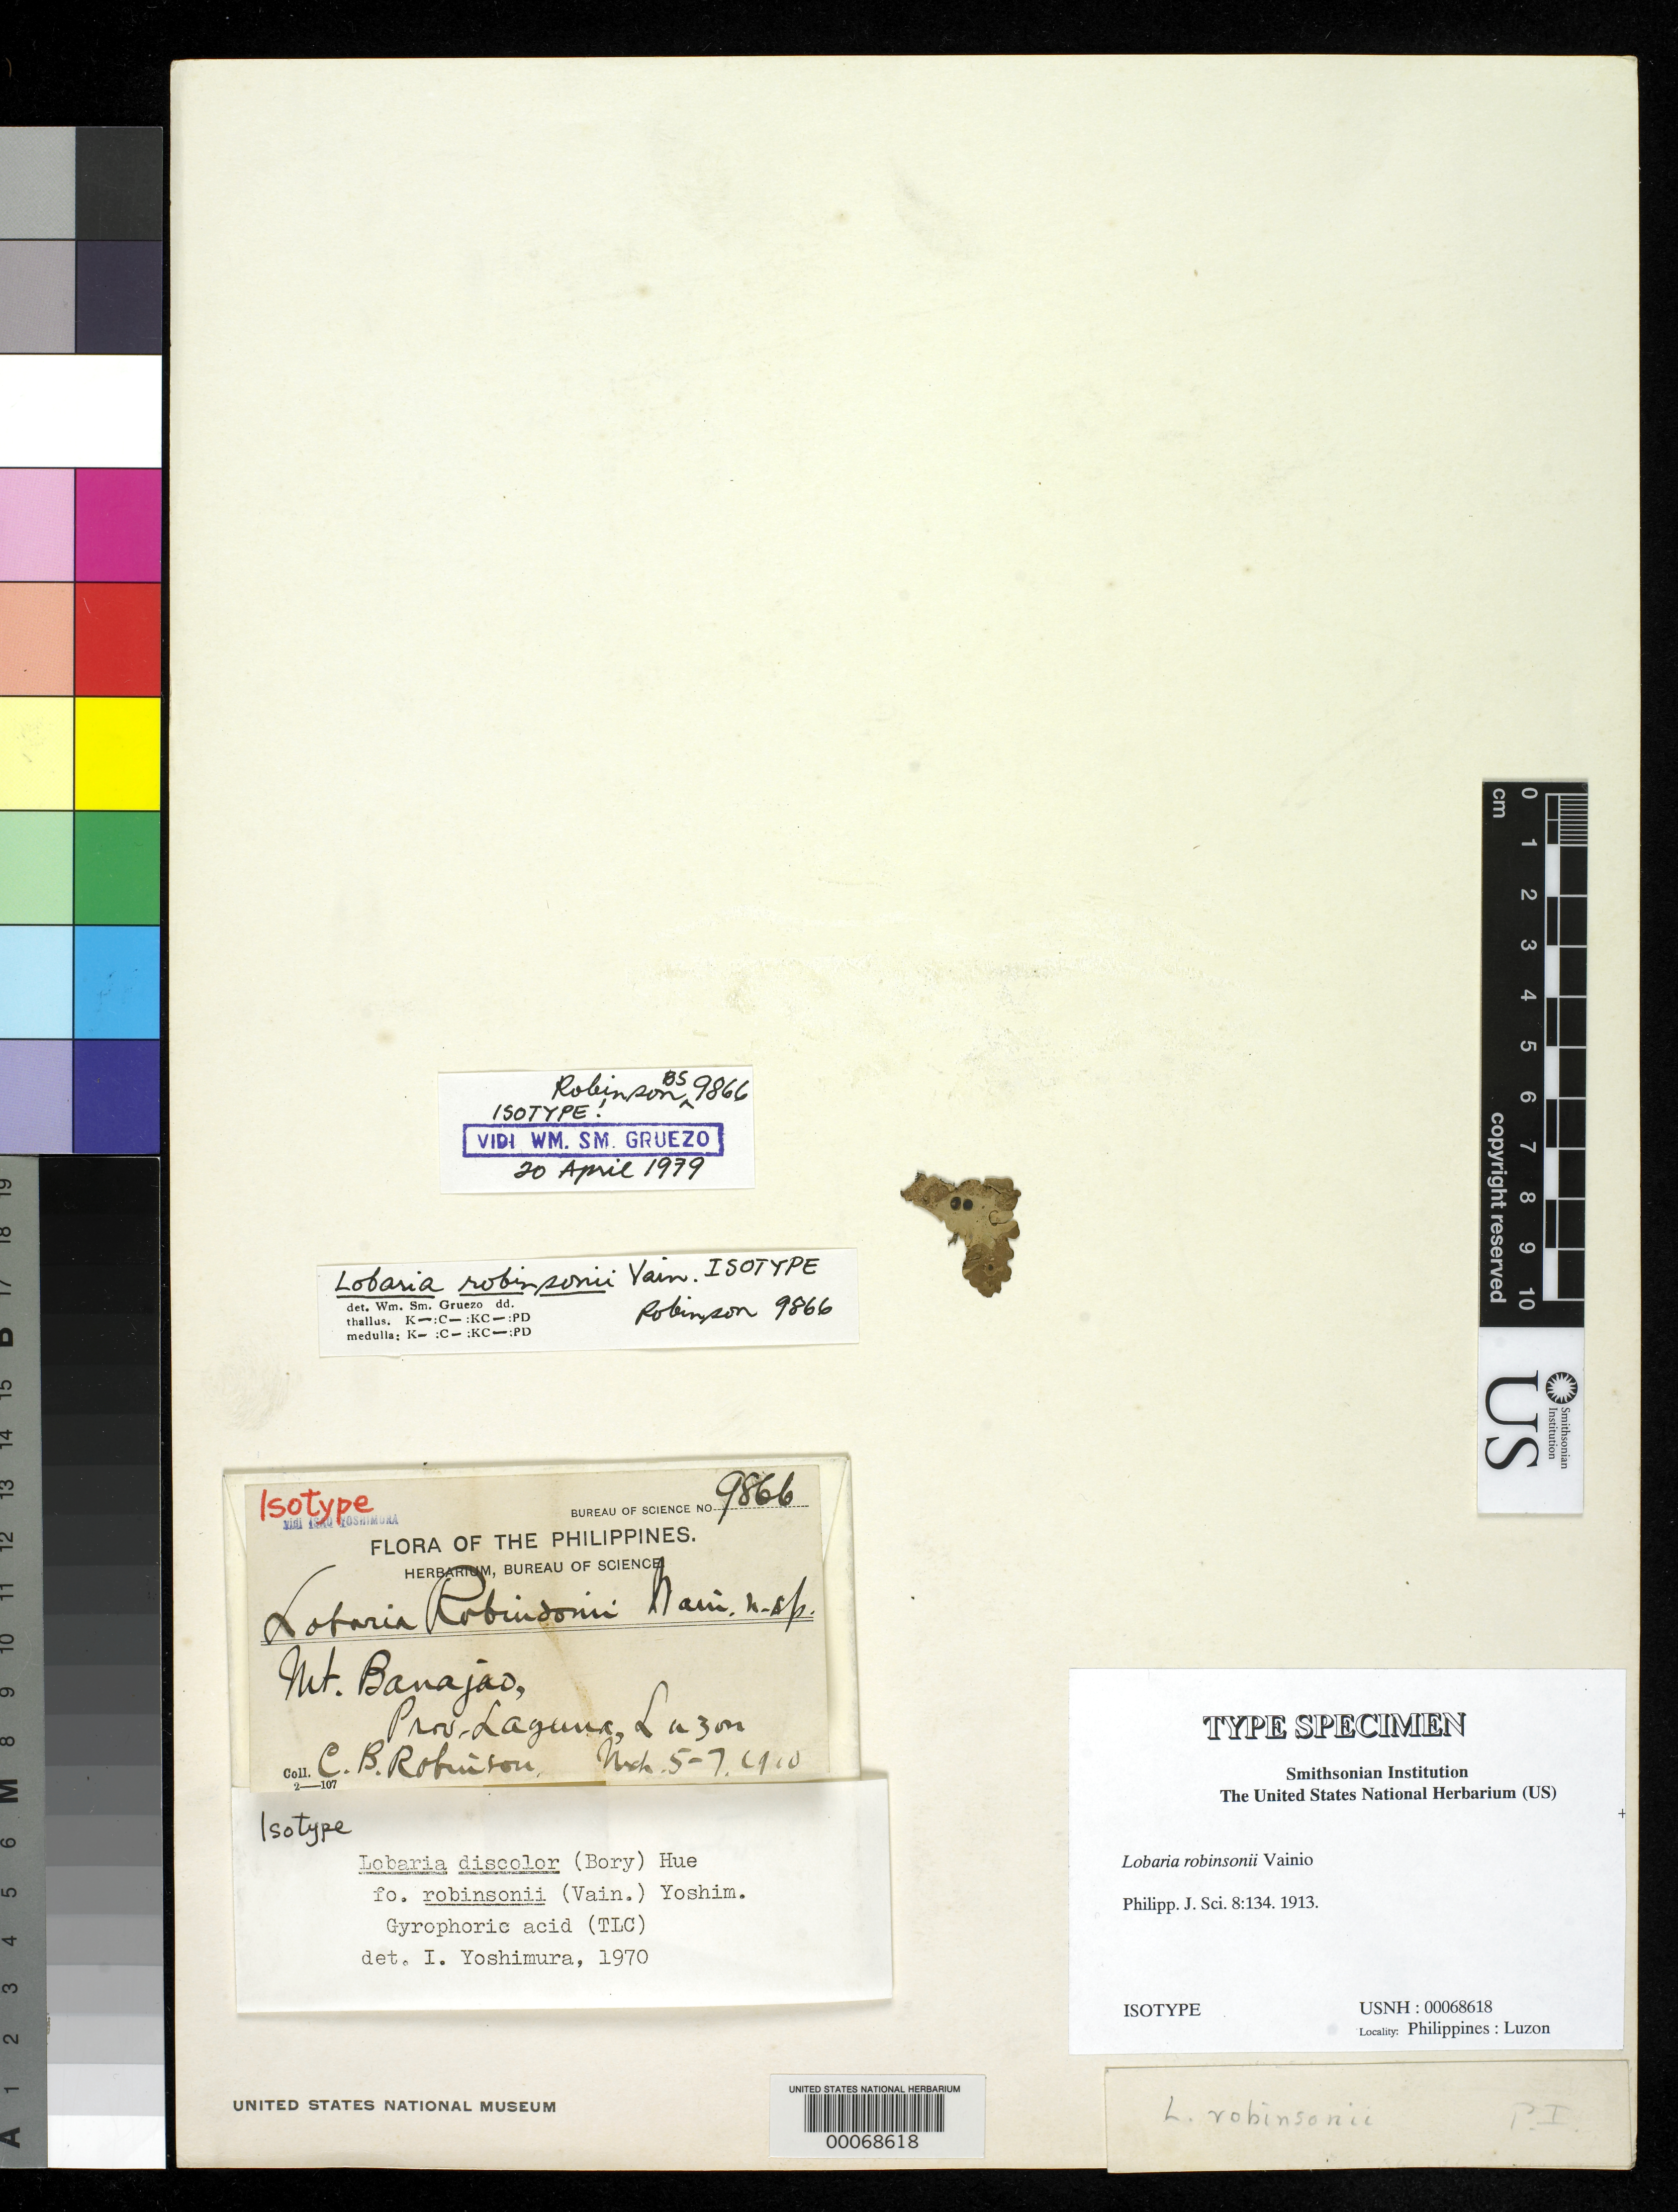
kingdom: Fungi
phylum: Ascomycota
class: Lecanoromycetes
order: Peltigerales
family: Lobariaceae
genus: Lobaria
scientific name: Lobaria robinsonii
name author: Vain.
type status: Isotype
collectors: C. Robinson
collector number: Bur. Sci. 9866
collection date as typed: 05 Mar 1910 to 07 Mar 1910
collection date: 1910-03-05/1910-03-07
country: Philippines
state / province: Calabarzon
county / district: Laguna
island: Luzon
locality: Mt. Banajao.